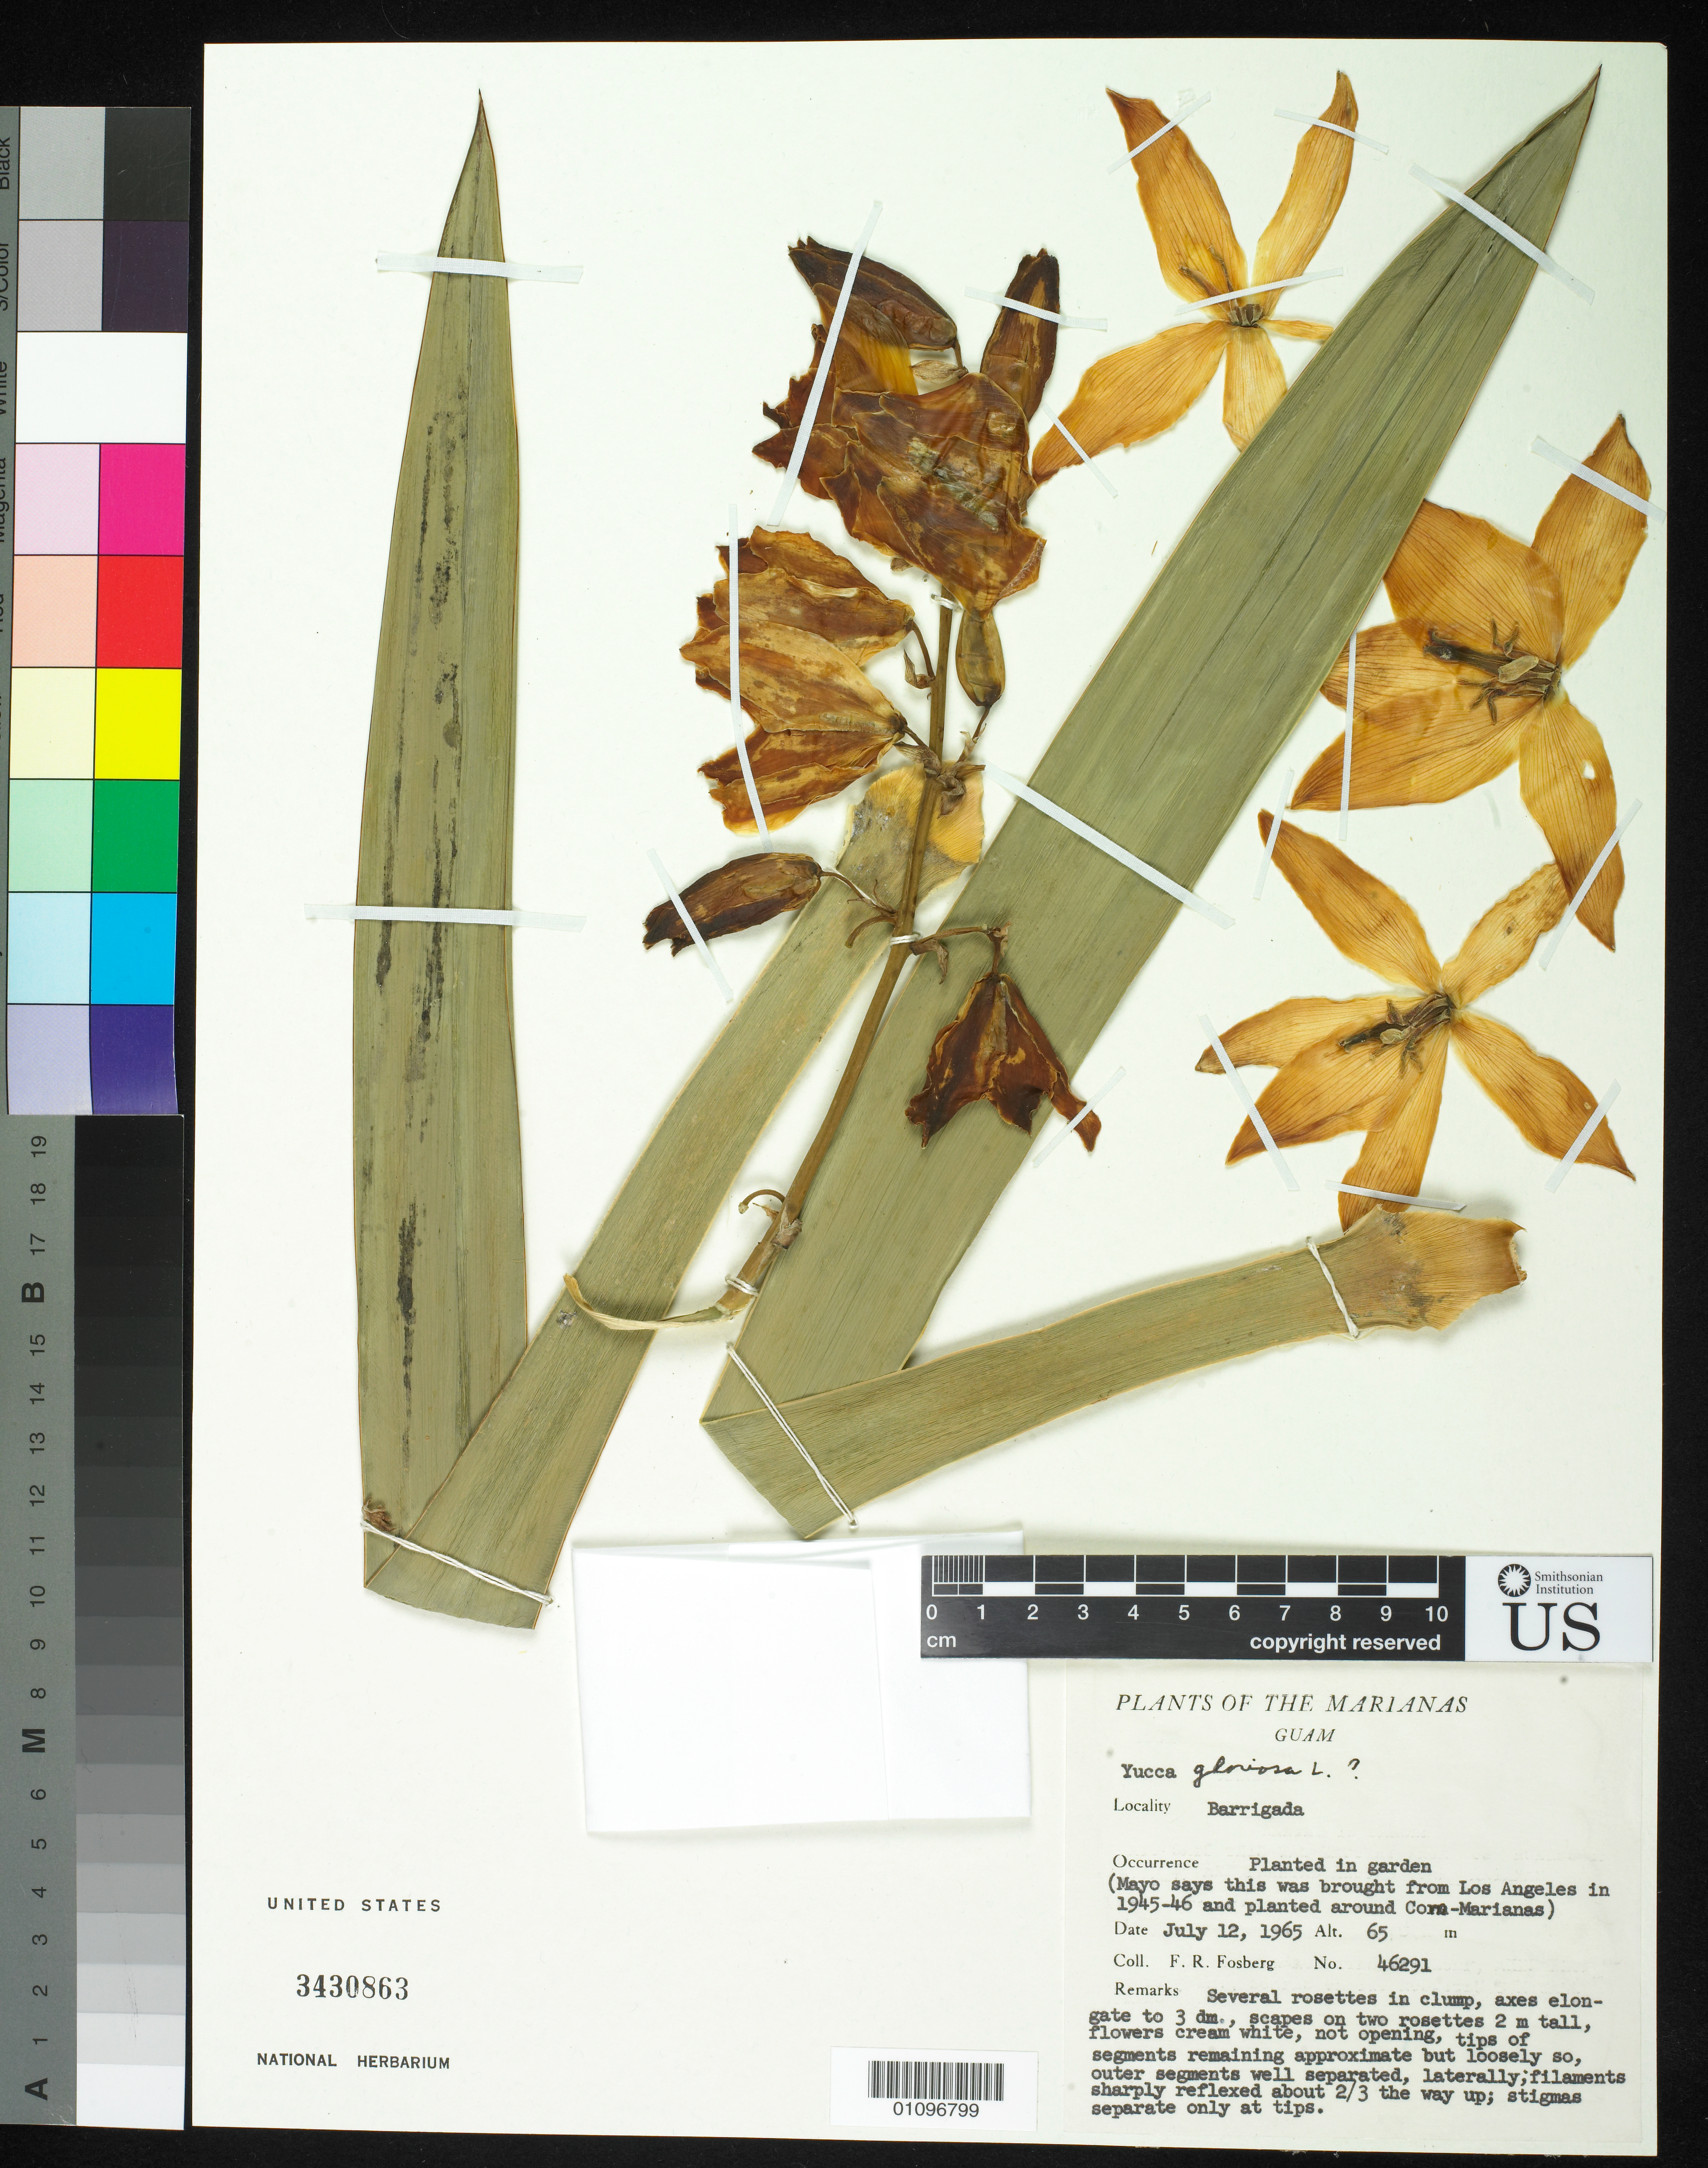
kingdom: Plantae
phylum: Tracheophyta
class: Liliopsida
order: Asparagales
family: Asparagaceae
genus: Yucca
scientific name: Yucca gloriosa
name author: L.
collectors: F. R. Fosberg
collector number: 46291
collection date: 1965-07-12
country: Guam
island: Guam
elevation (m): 65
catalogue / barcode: US 3430863